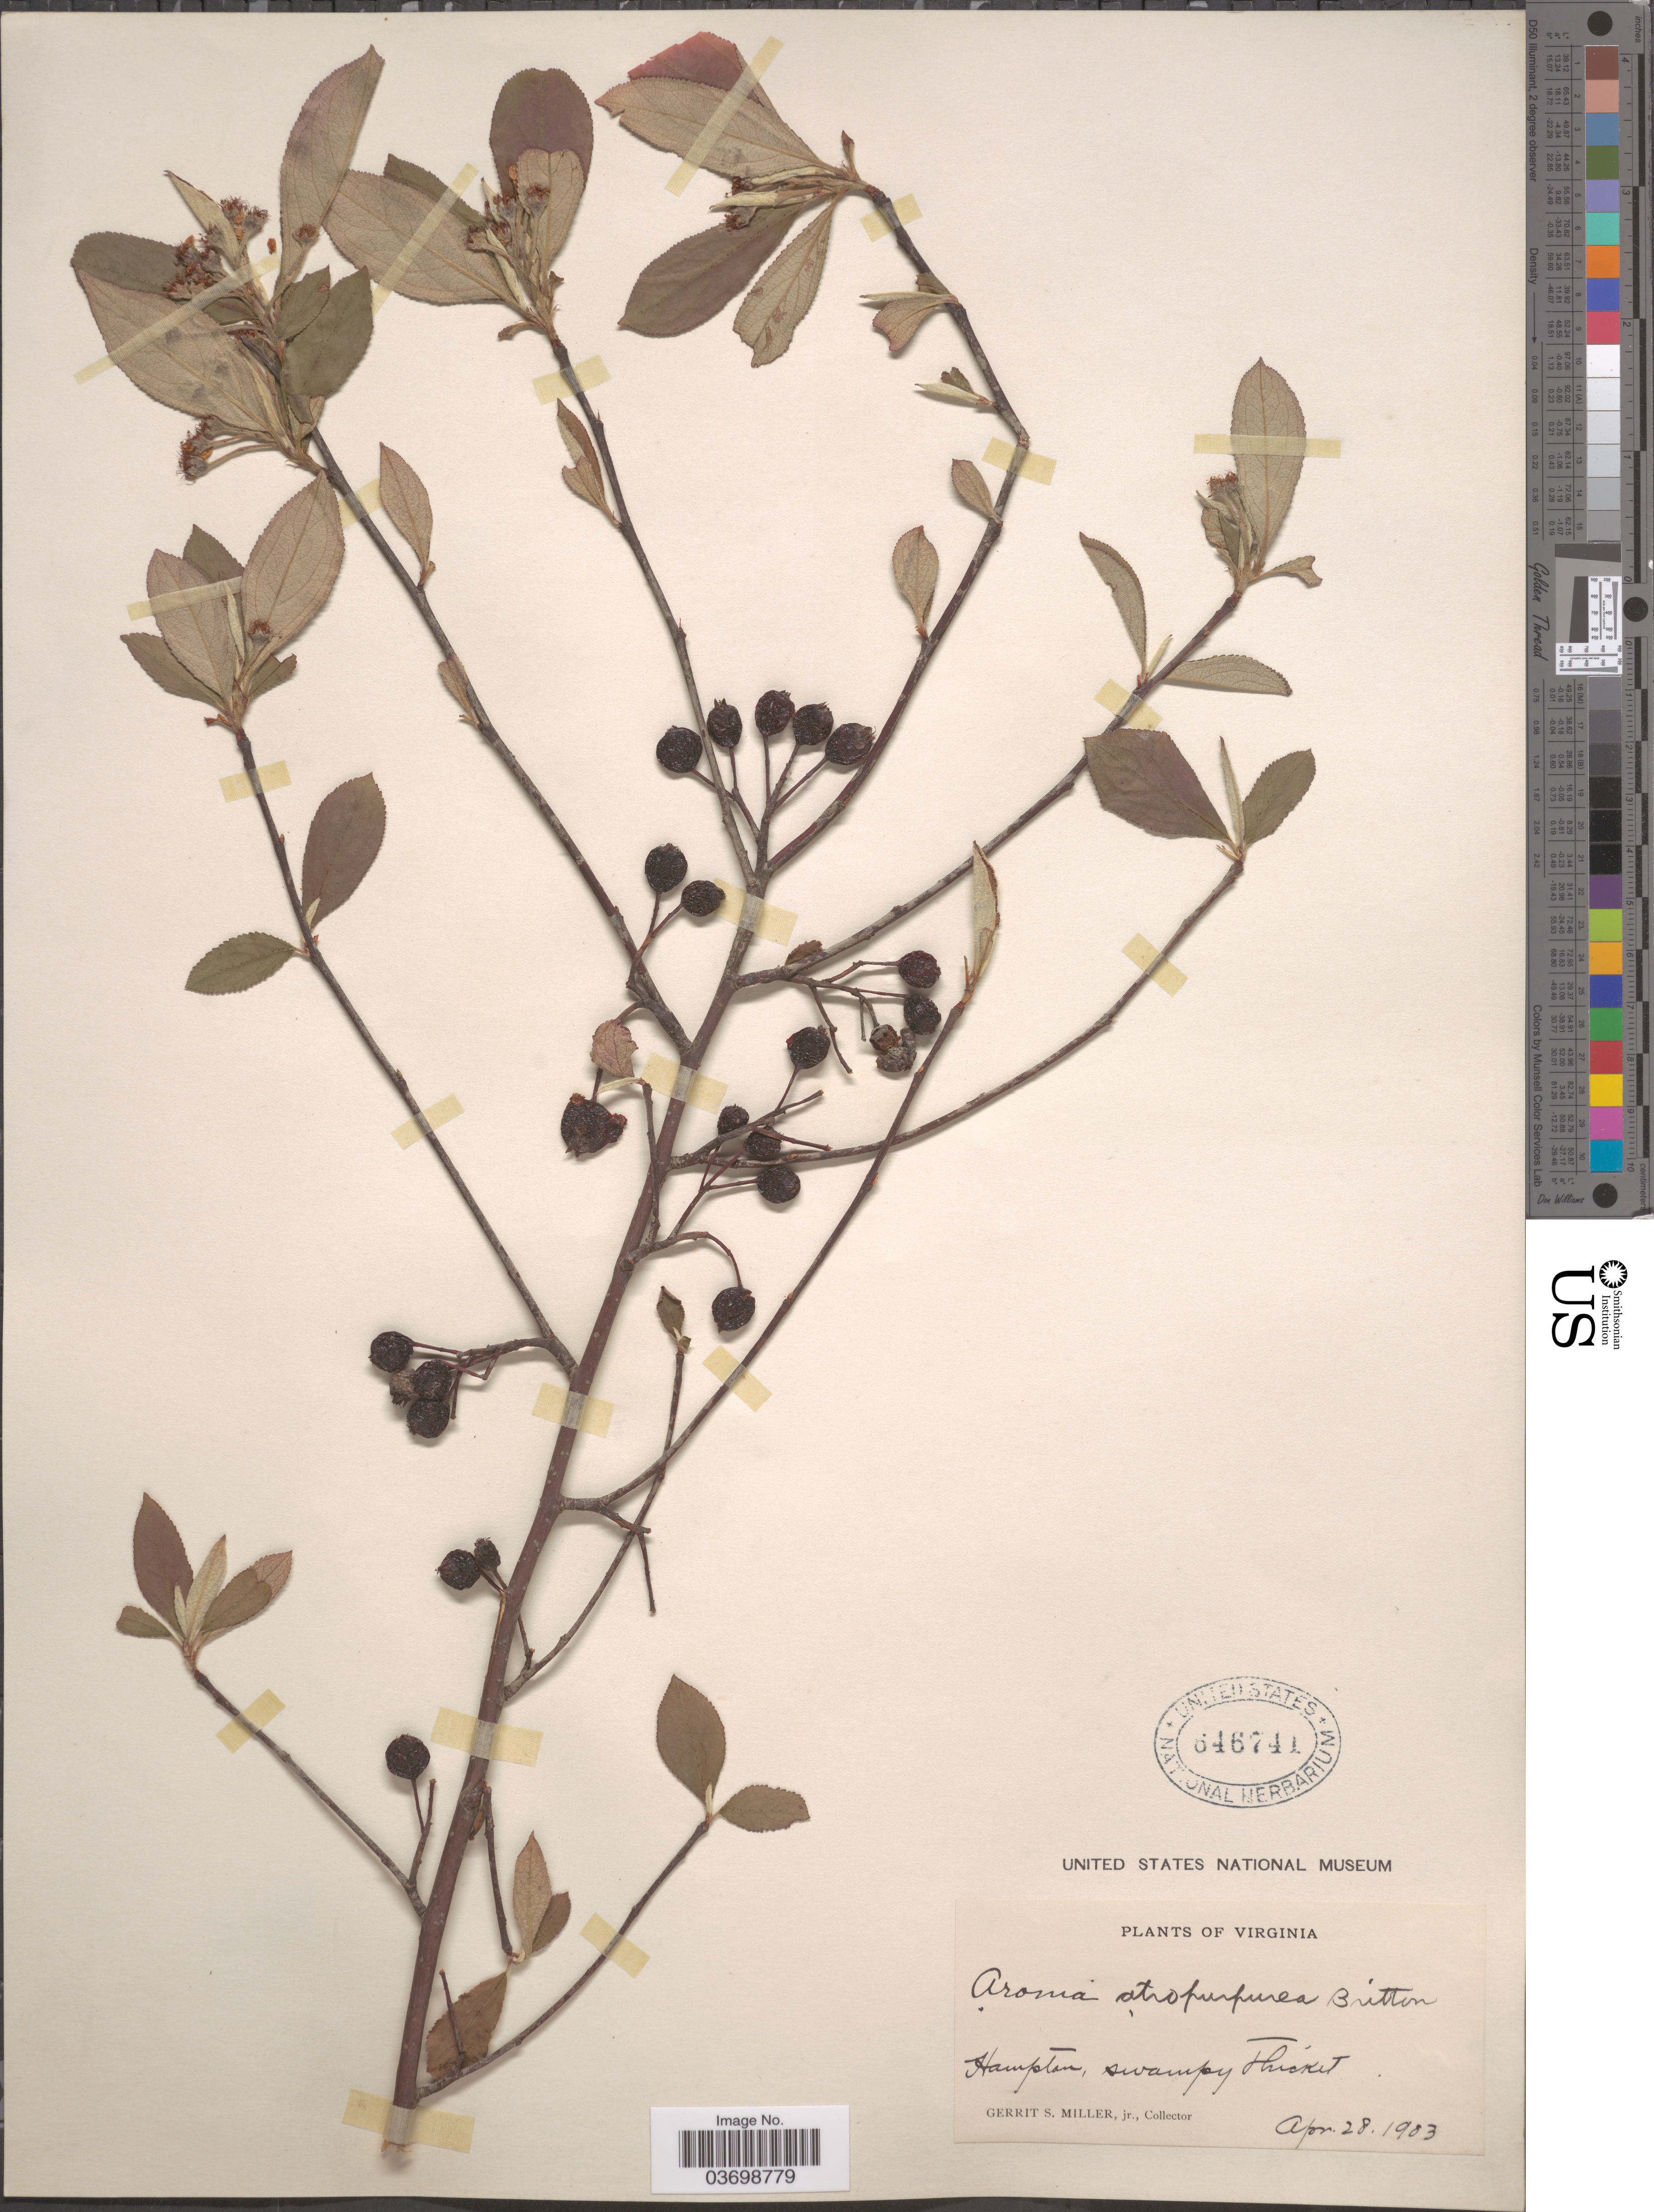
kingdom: Plantae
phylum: Tracheophyta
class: Magnoliopsida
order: Rosales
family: Rosaceae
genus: Aronia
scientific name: Aronia arbutifolia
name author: (L.) Pers.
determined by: Strong, M. T., (US), Smithsonian Institution - National Museum of Natural History (UNITED STATES)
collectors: G. S. Miller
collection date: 1903-04-28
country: United States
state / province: Virginia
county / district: City of Hampton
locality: Hampton.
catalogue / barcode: US 646741